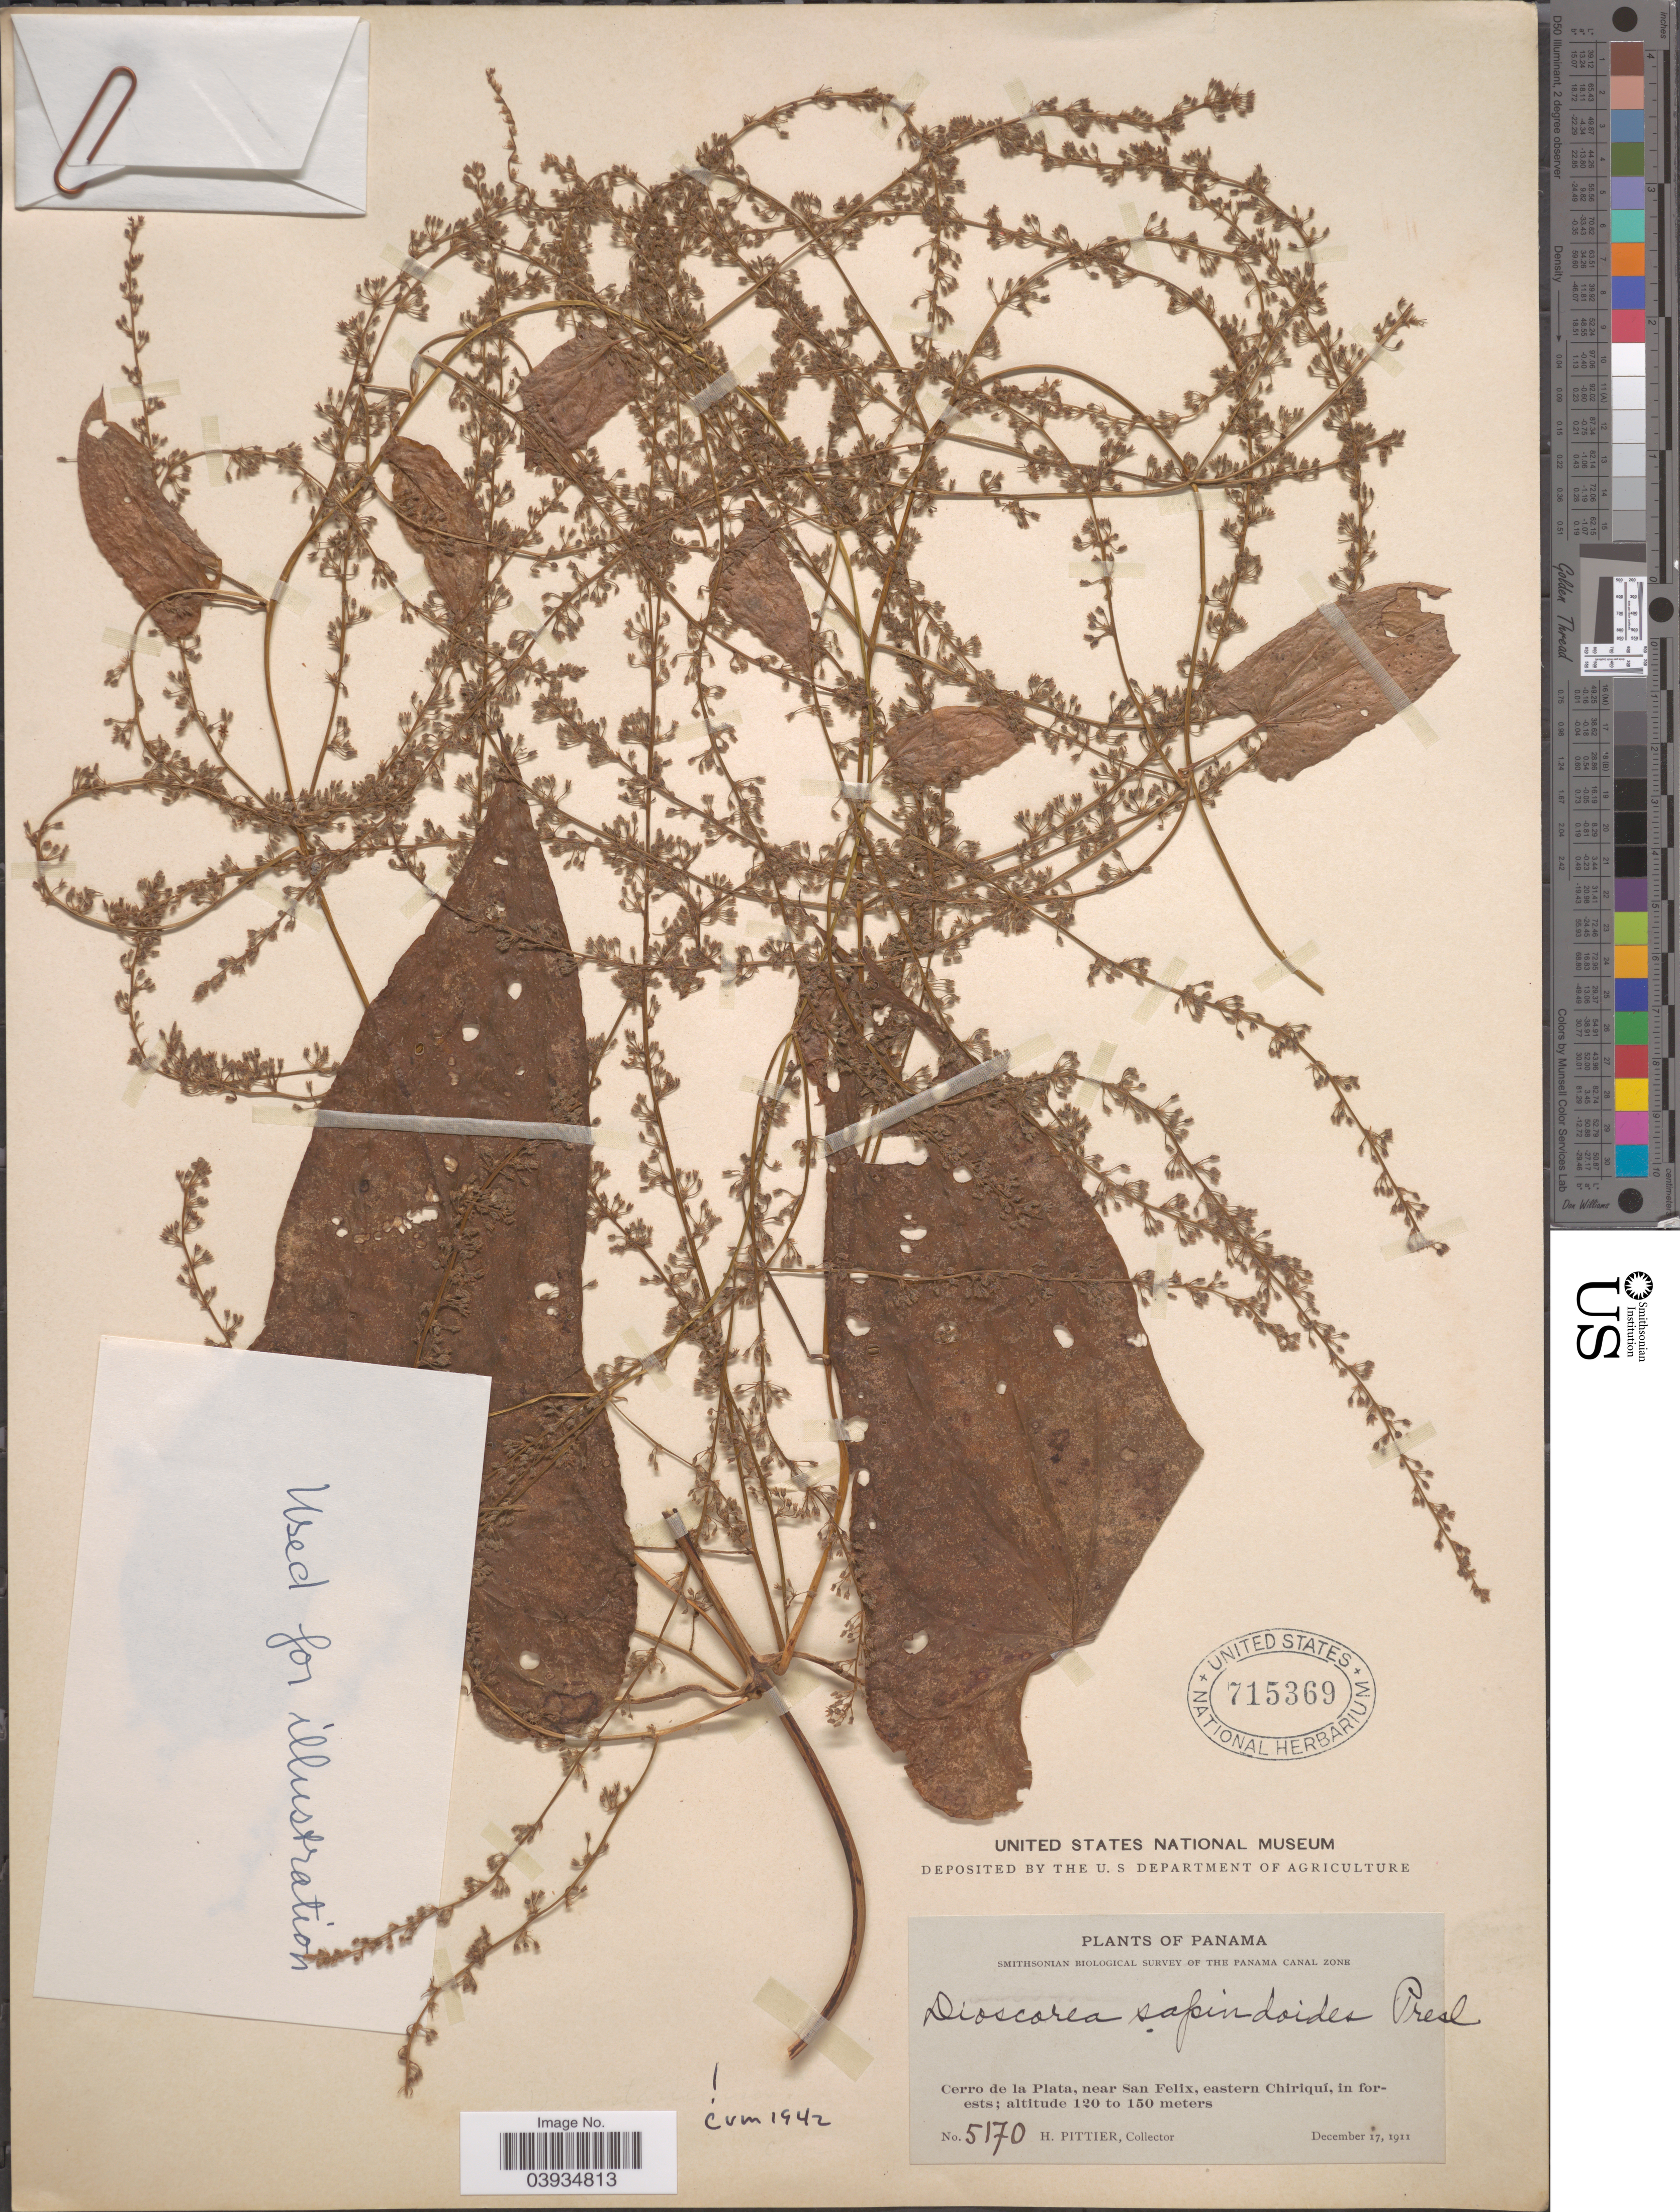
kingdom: Plantae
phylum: Tracheophyta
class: Liliopsida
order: Dioscoreales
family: Dioscoreaceae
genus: Dioscorea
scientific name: Dioscorea sanchez-colinii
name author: Matuda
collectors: H. F. Pittier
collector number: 5170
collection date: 1911-12-17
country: Panama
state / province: Chiriqui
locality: Cerro de la Plata, near San Felix, eastern Chiriquí.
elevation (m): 120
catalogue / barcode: US 715369